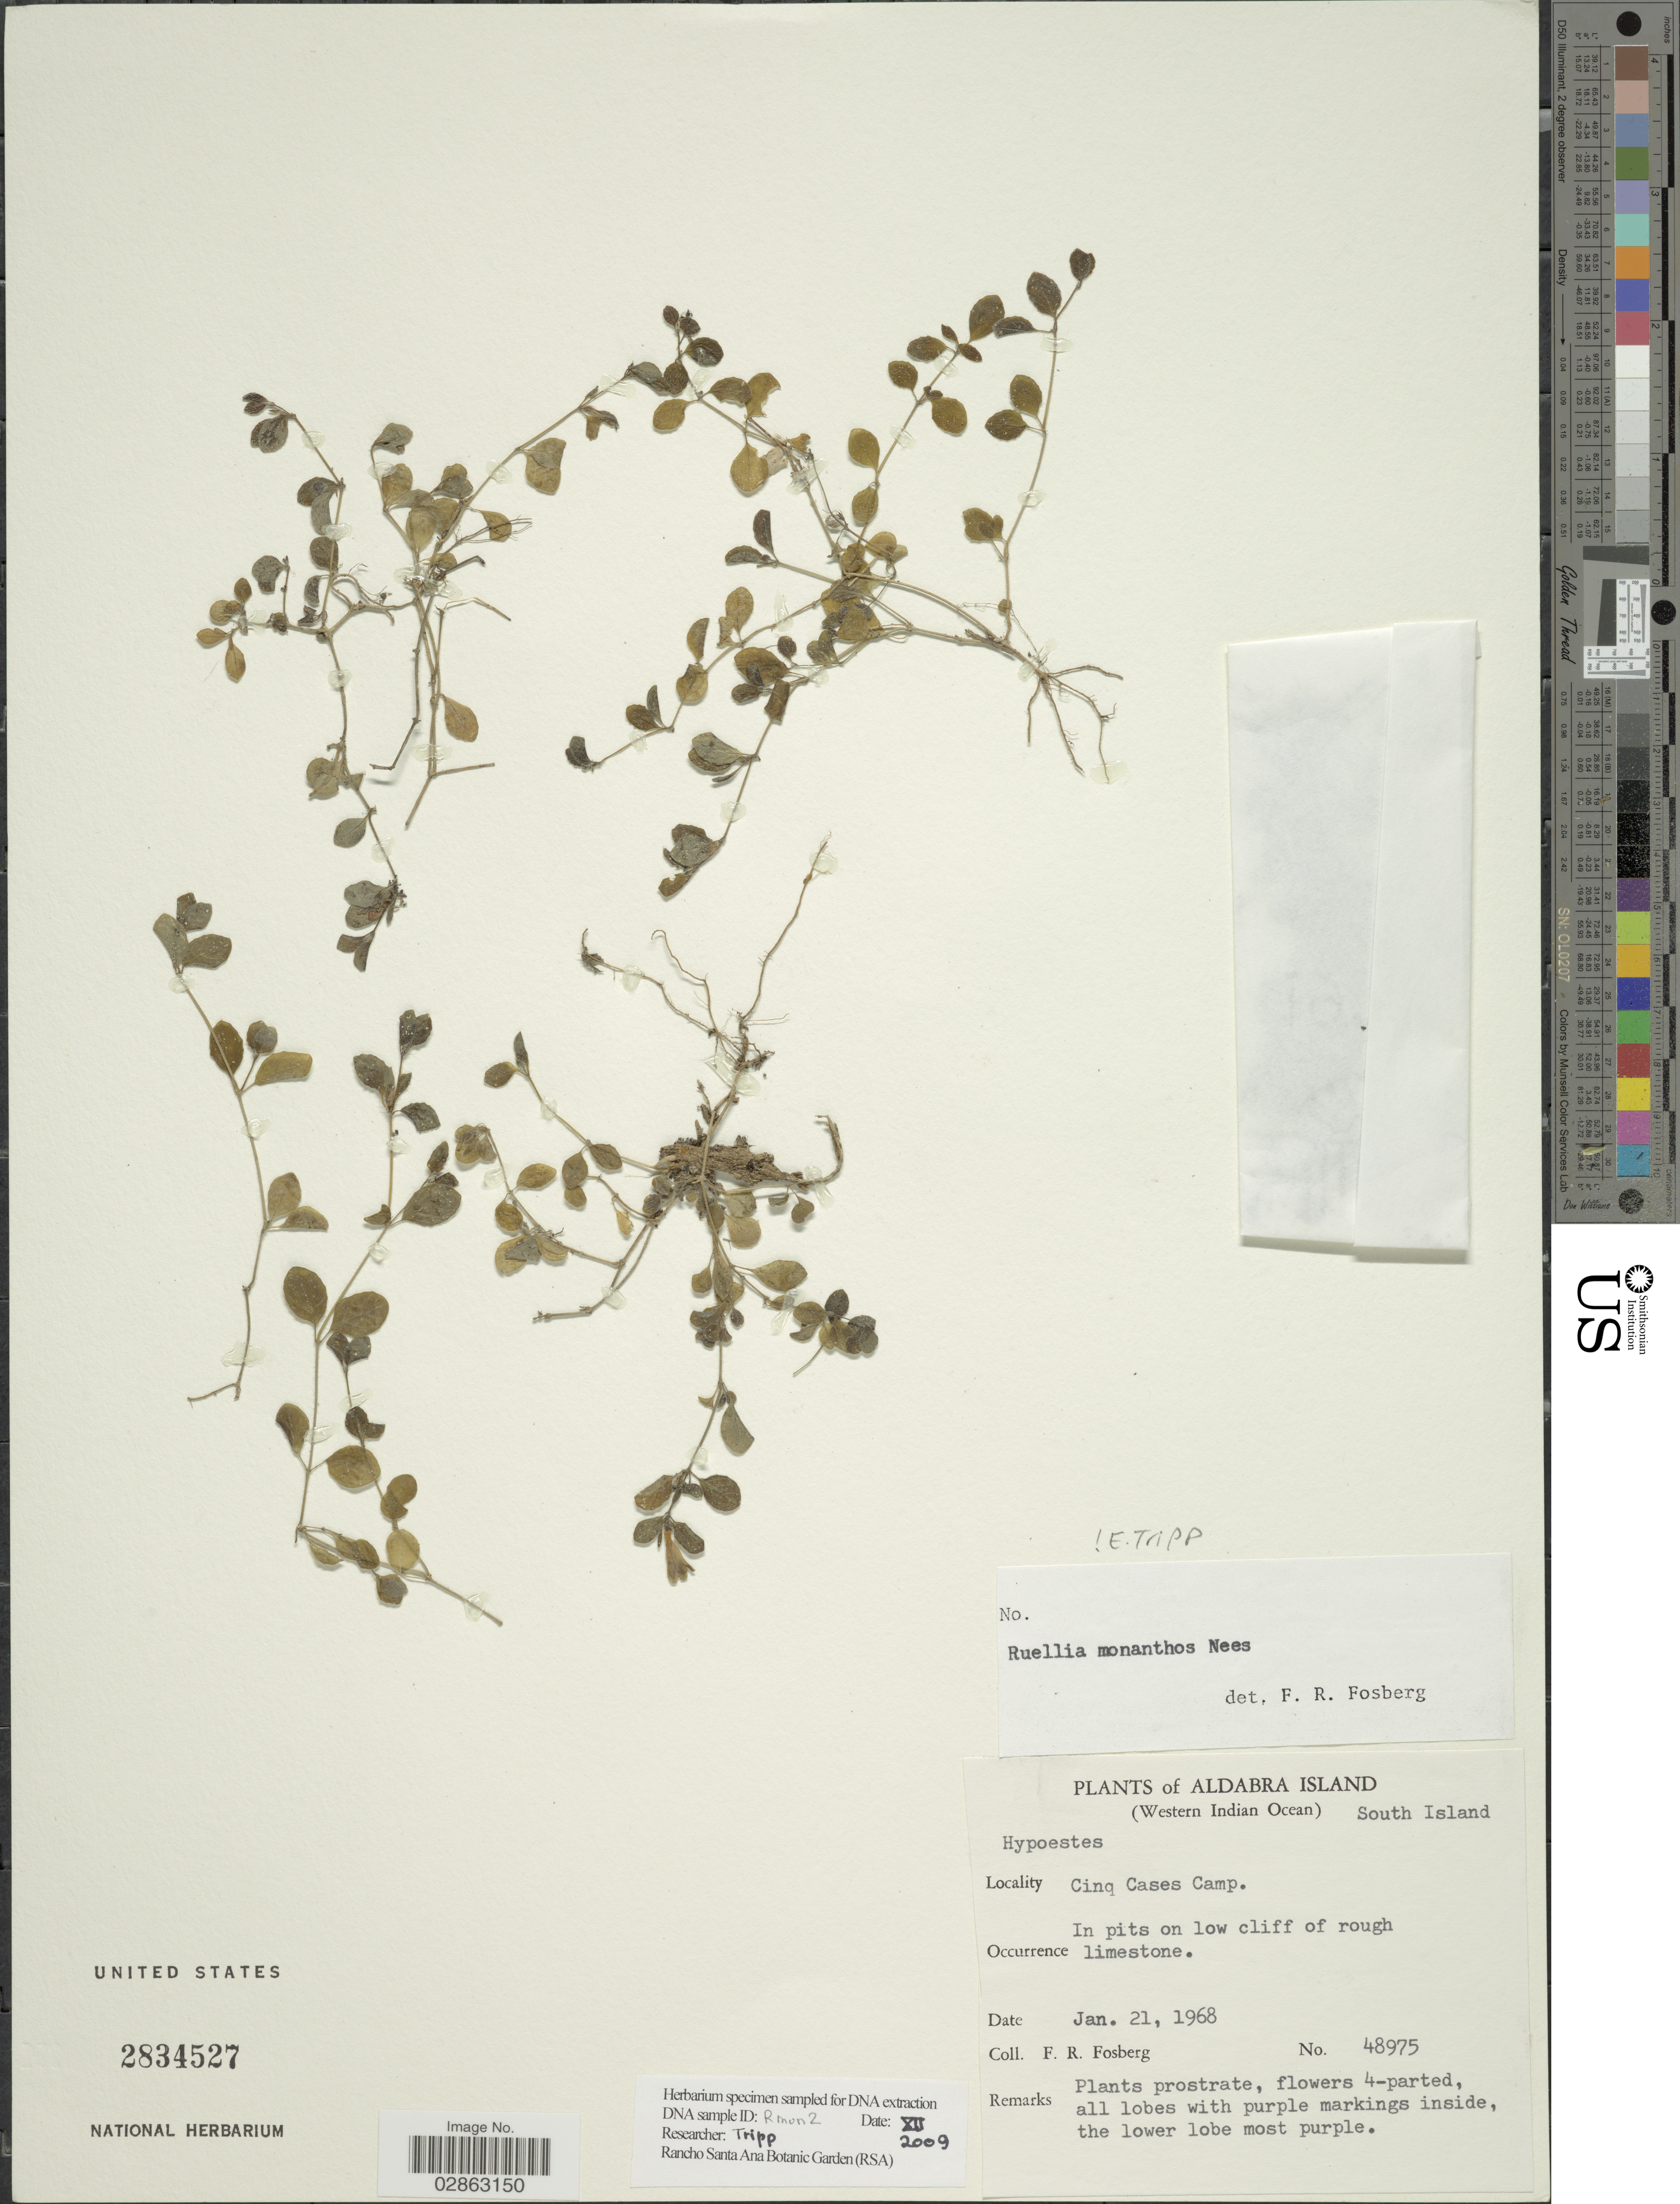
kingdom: Plantae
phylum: Tracheophyta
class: Magnoliopsida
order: Lamiales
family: Acanthaceae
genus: Ruellia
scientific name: Ruellia monanthos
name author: (Nees) Bojer ex T. Anderson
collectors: F. R. Fosberg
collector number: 48975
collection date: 1968-01-21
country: Seychelles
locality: Aldabra Island (Western Indian Ocean) South Island. Cinq Cases Camp.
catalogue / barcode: US 2834527